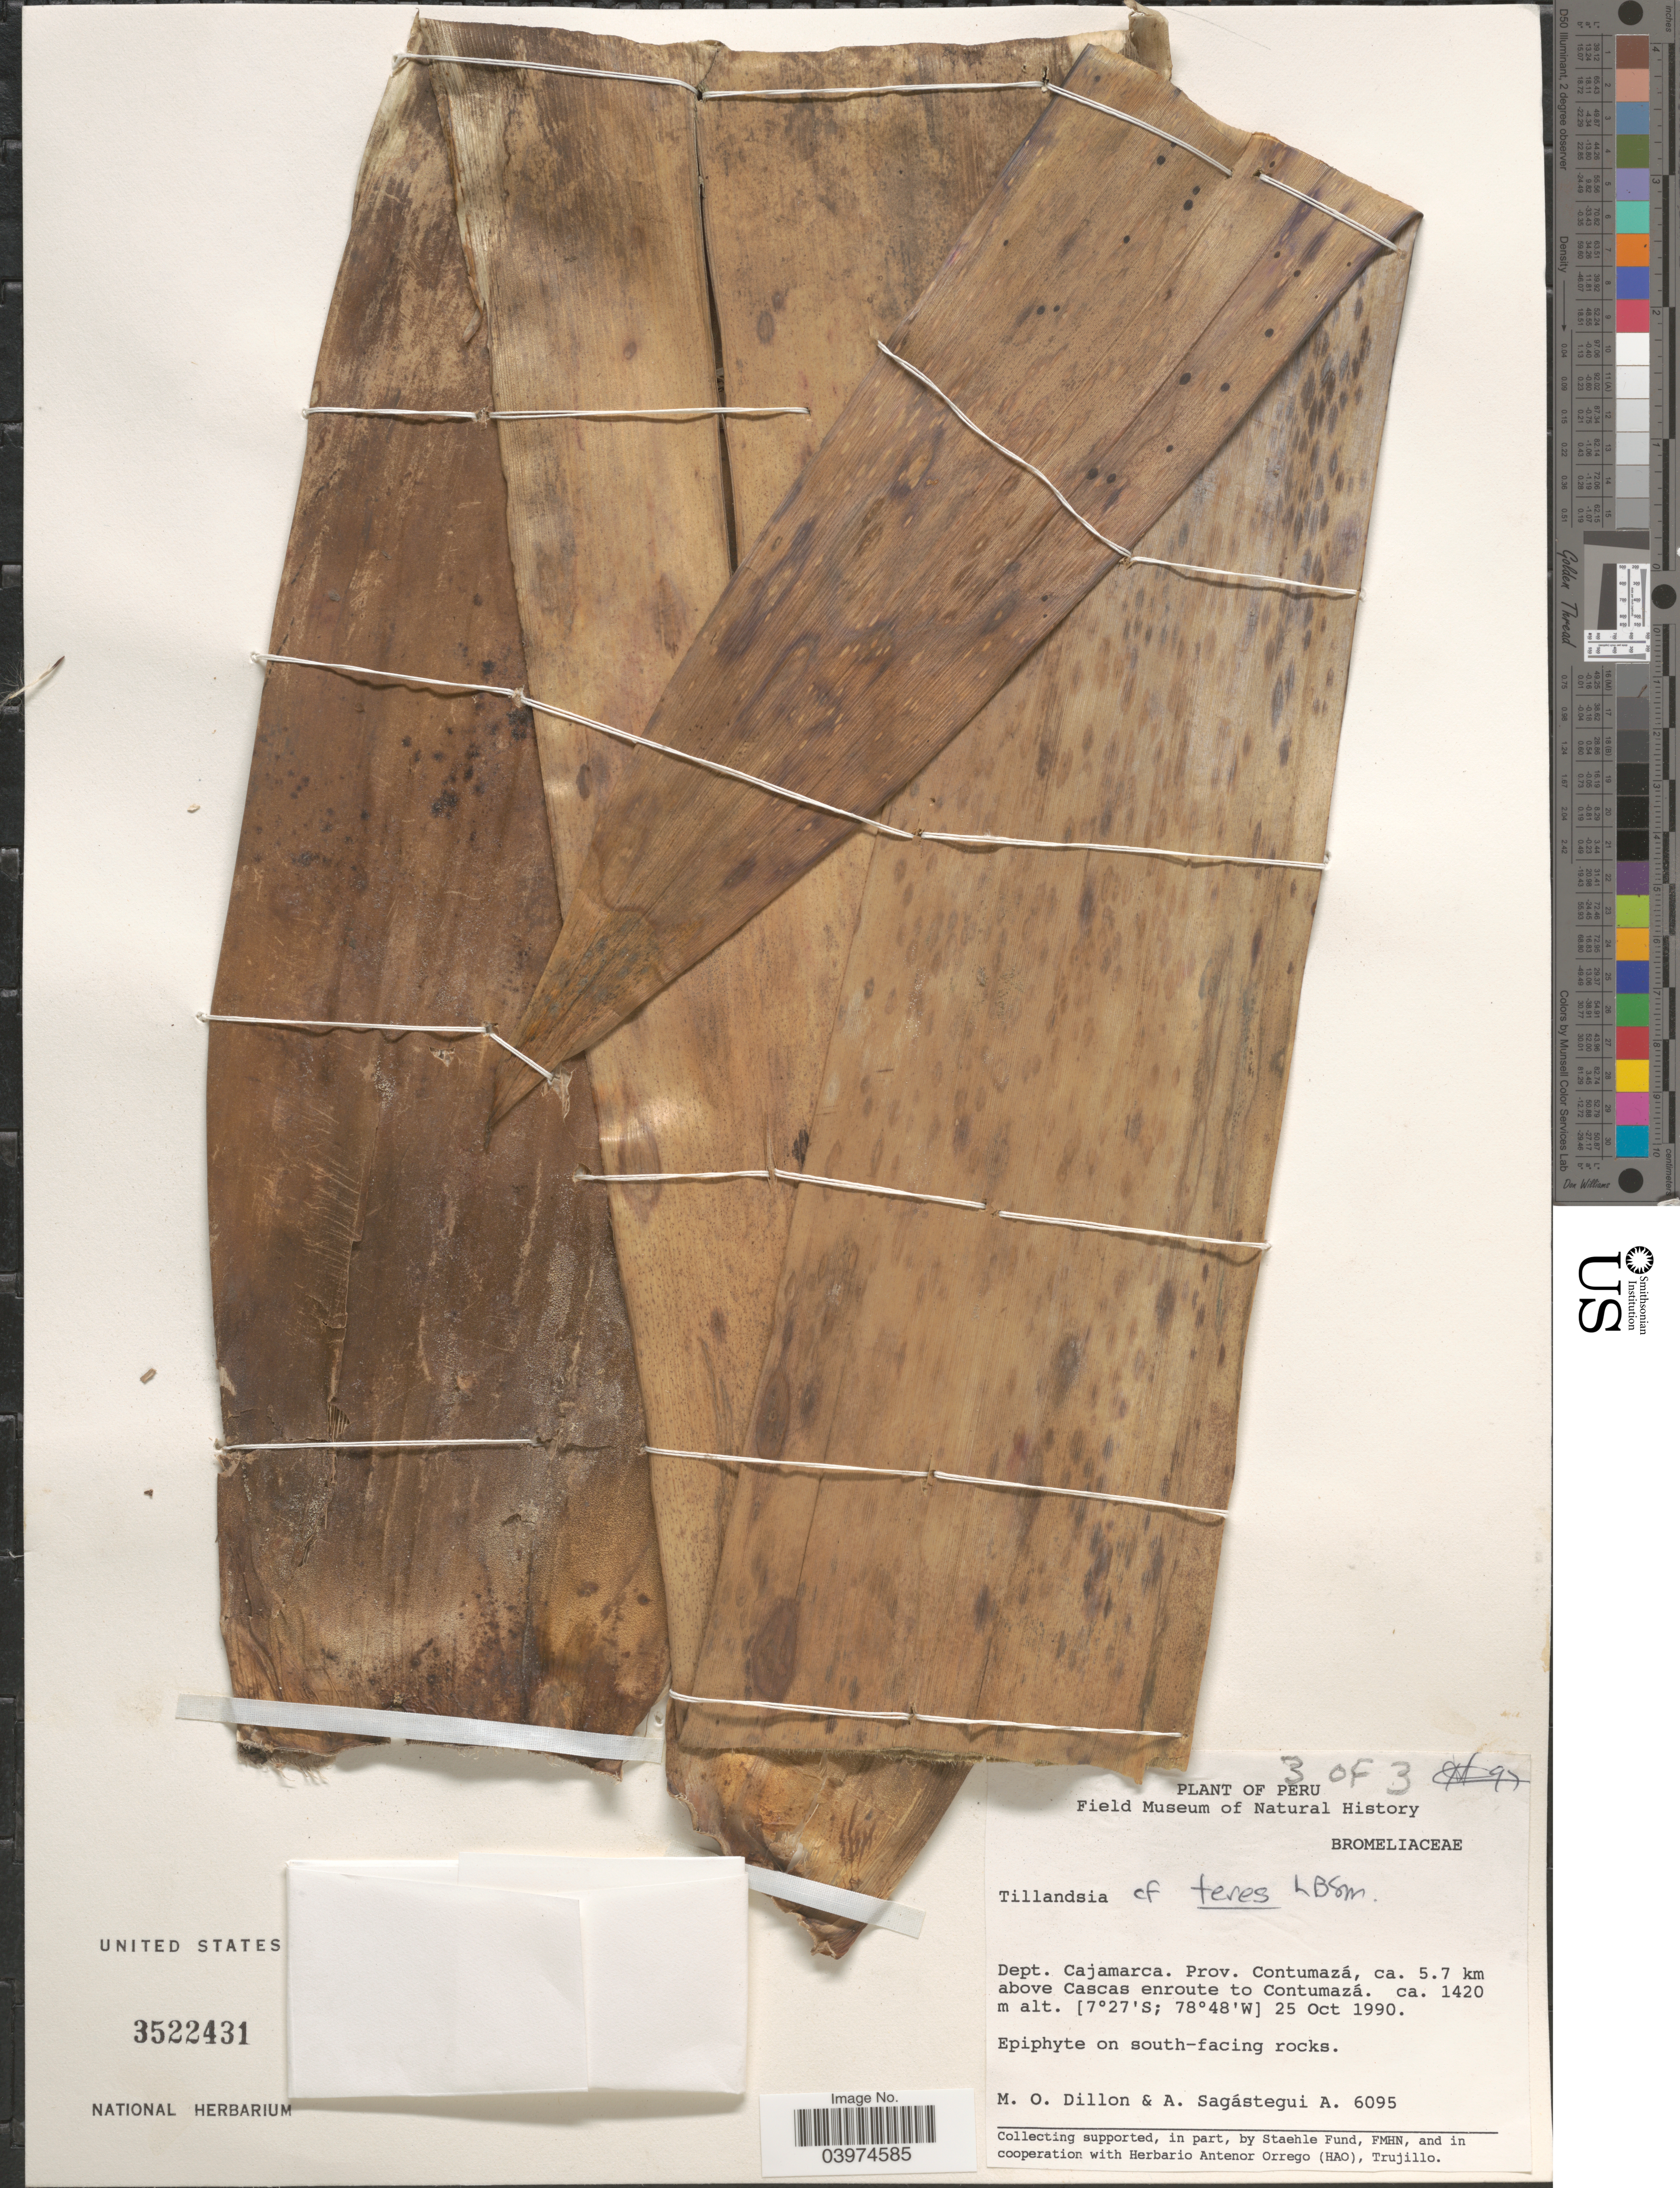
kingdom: Plantae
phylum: Tracheophyta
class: Liliopsida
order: Poales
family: Bromeliaceae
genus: Tillandsia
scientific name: Tillandsia teres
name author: L.B. Sm.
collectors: M. O. Dillon & A. Sagástegui A.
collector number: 6095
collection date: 1990-10-25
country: Peru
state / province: Cajamarca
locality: Dept. Cajamarca. Prov. Contumazá, ca. 5.7 km above Cascas enroute to Contumazá.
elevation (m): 1420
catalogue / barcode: US 3522431